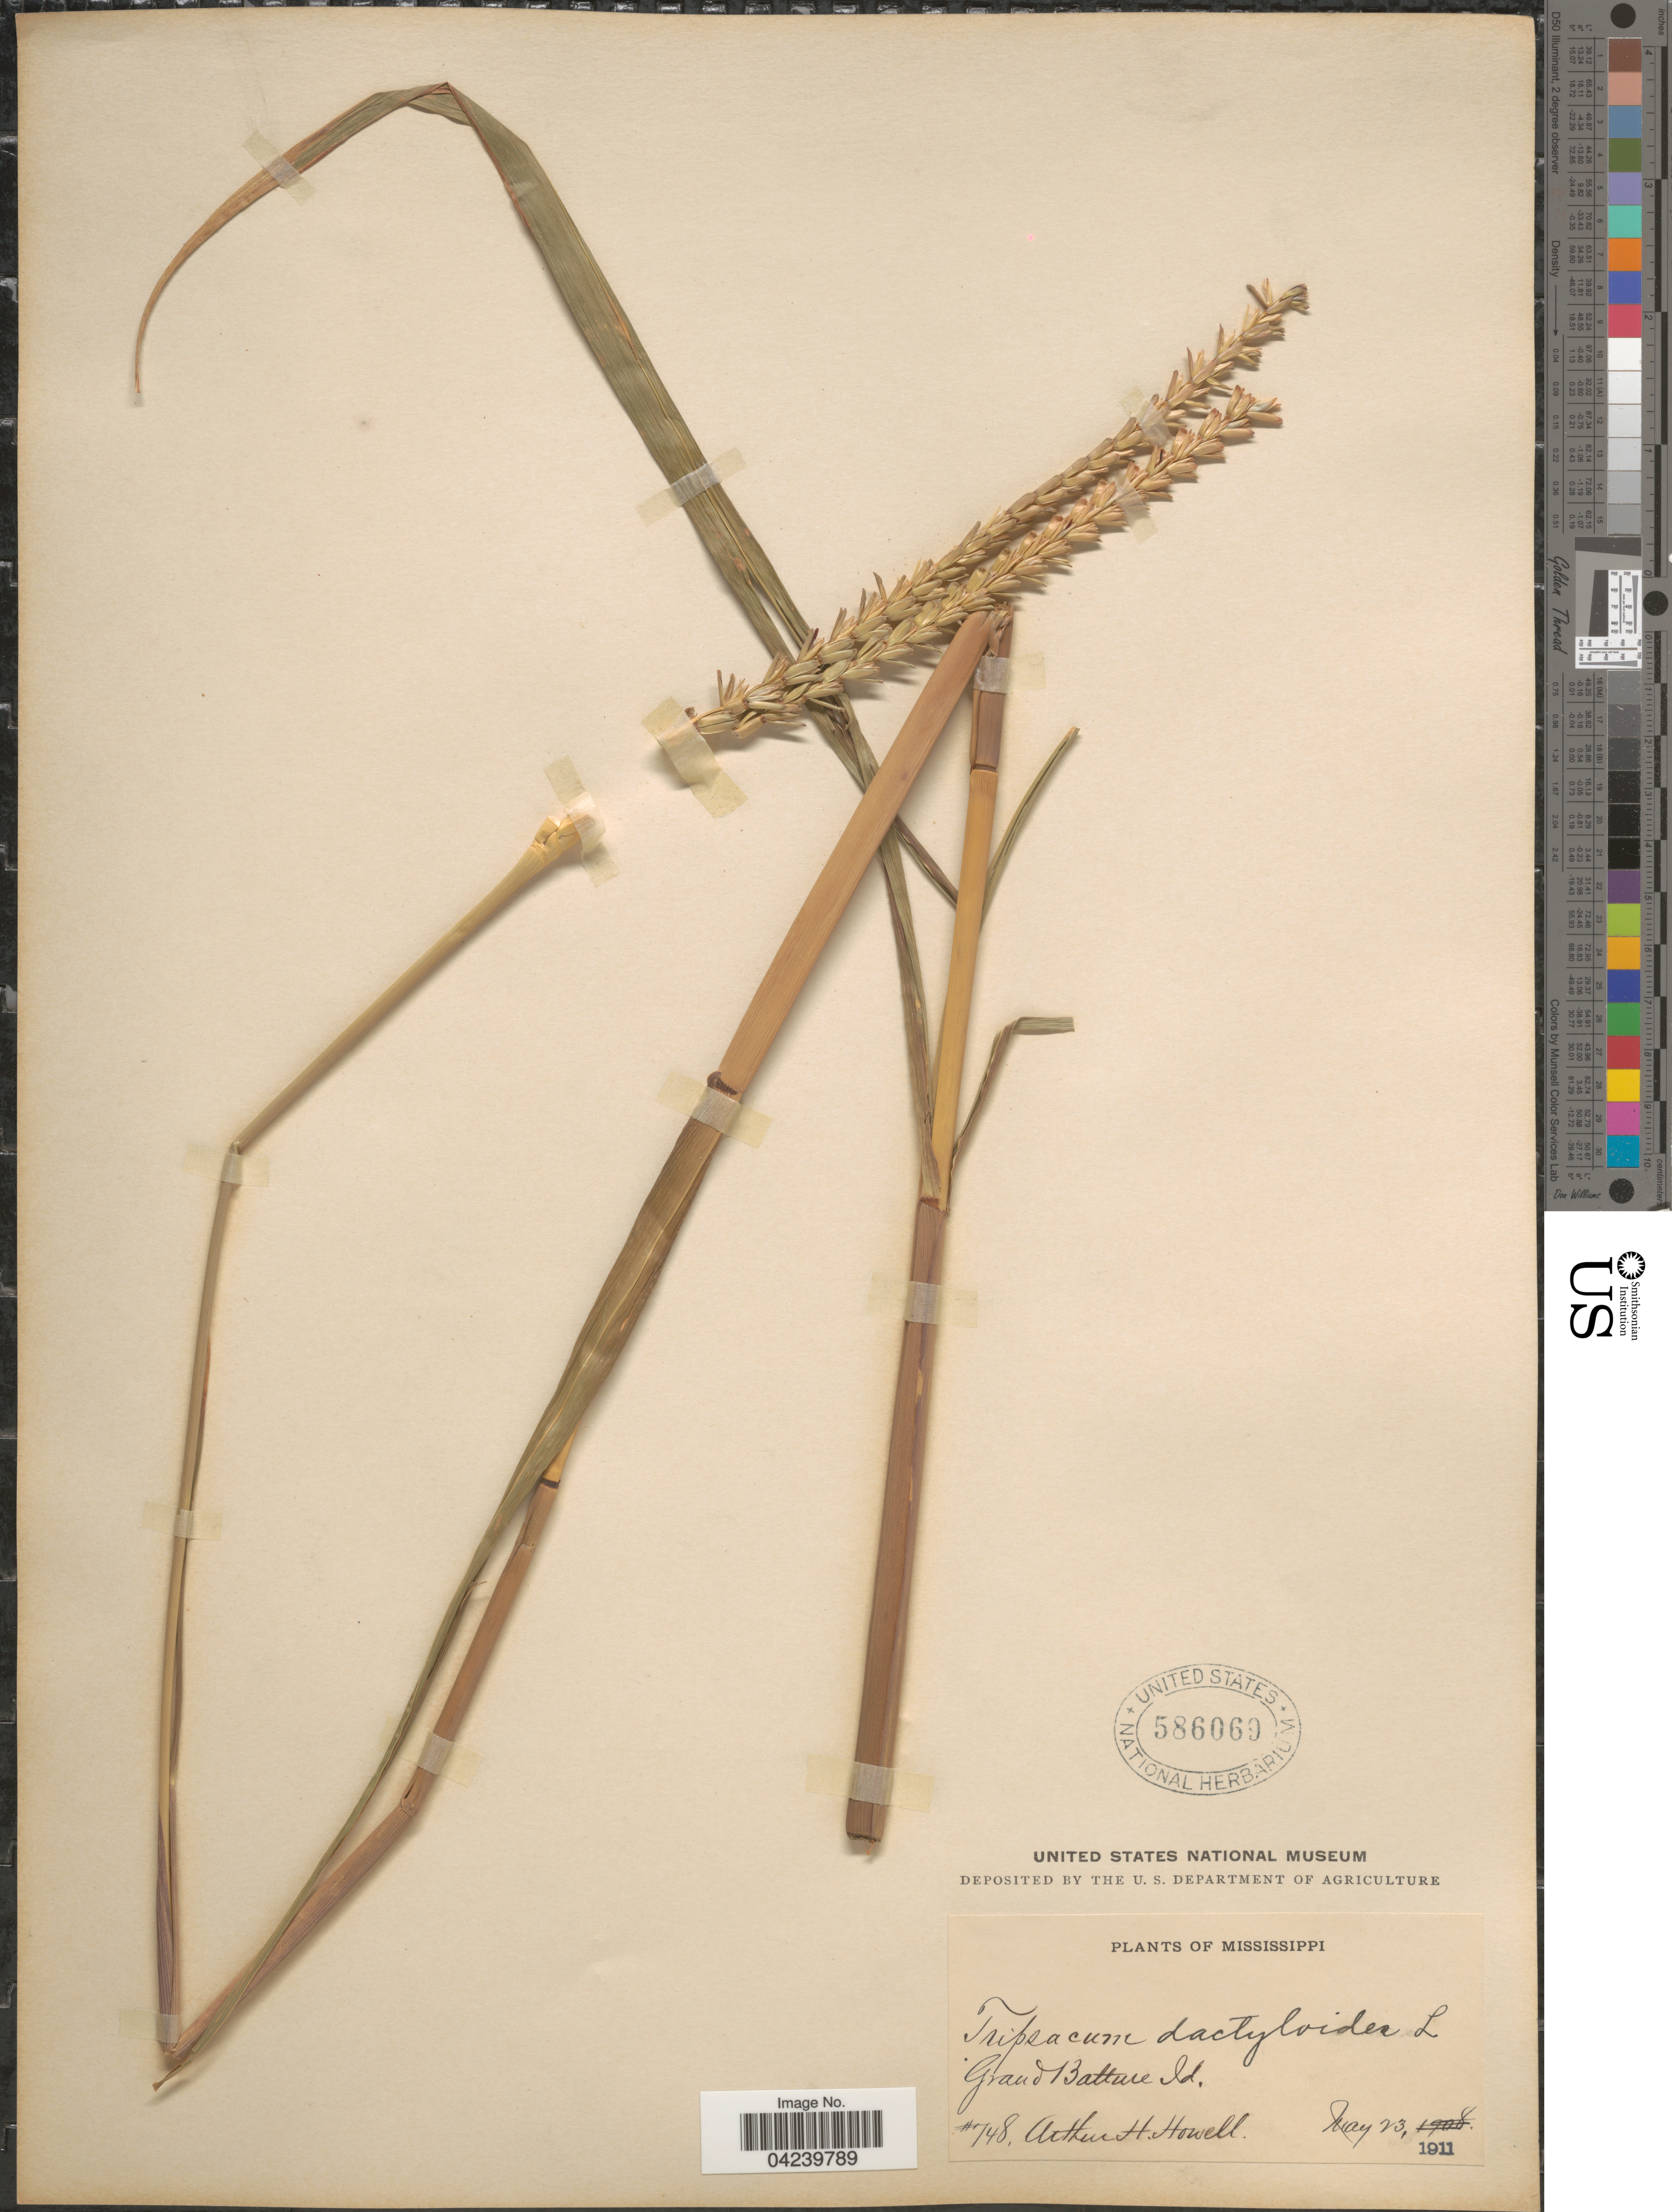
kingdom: Plantae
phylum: Tracheophyta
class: Liliopsida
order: Poales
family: Poaceae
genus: Tripsacum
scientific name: Tripsacum dactyloides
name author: (L.) L.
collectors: A. H. Howell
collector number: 748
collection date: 1911-05-23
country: United States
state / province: Mississippi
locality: Grand Batture Id.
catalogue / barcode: US 586069